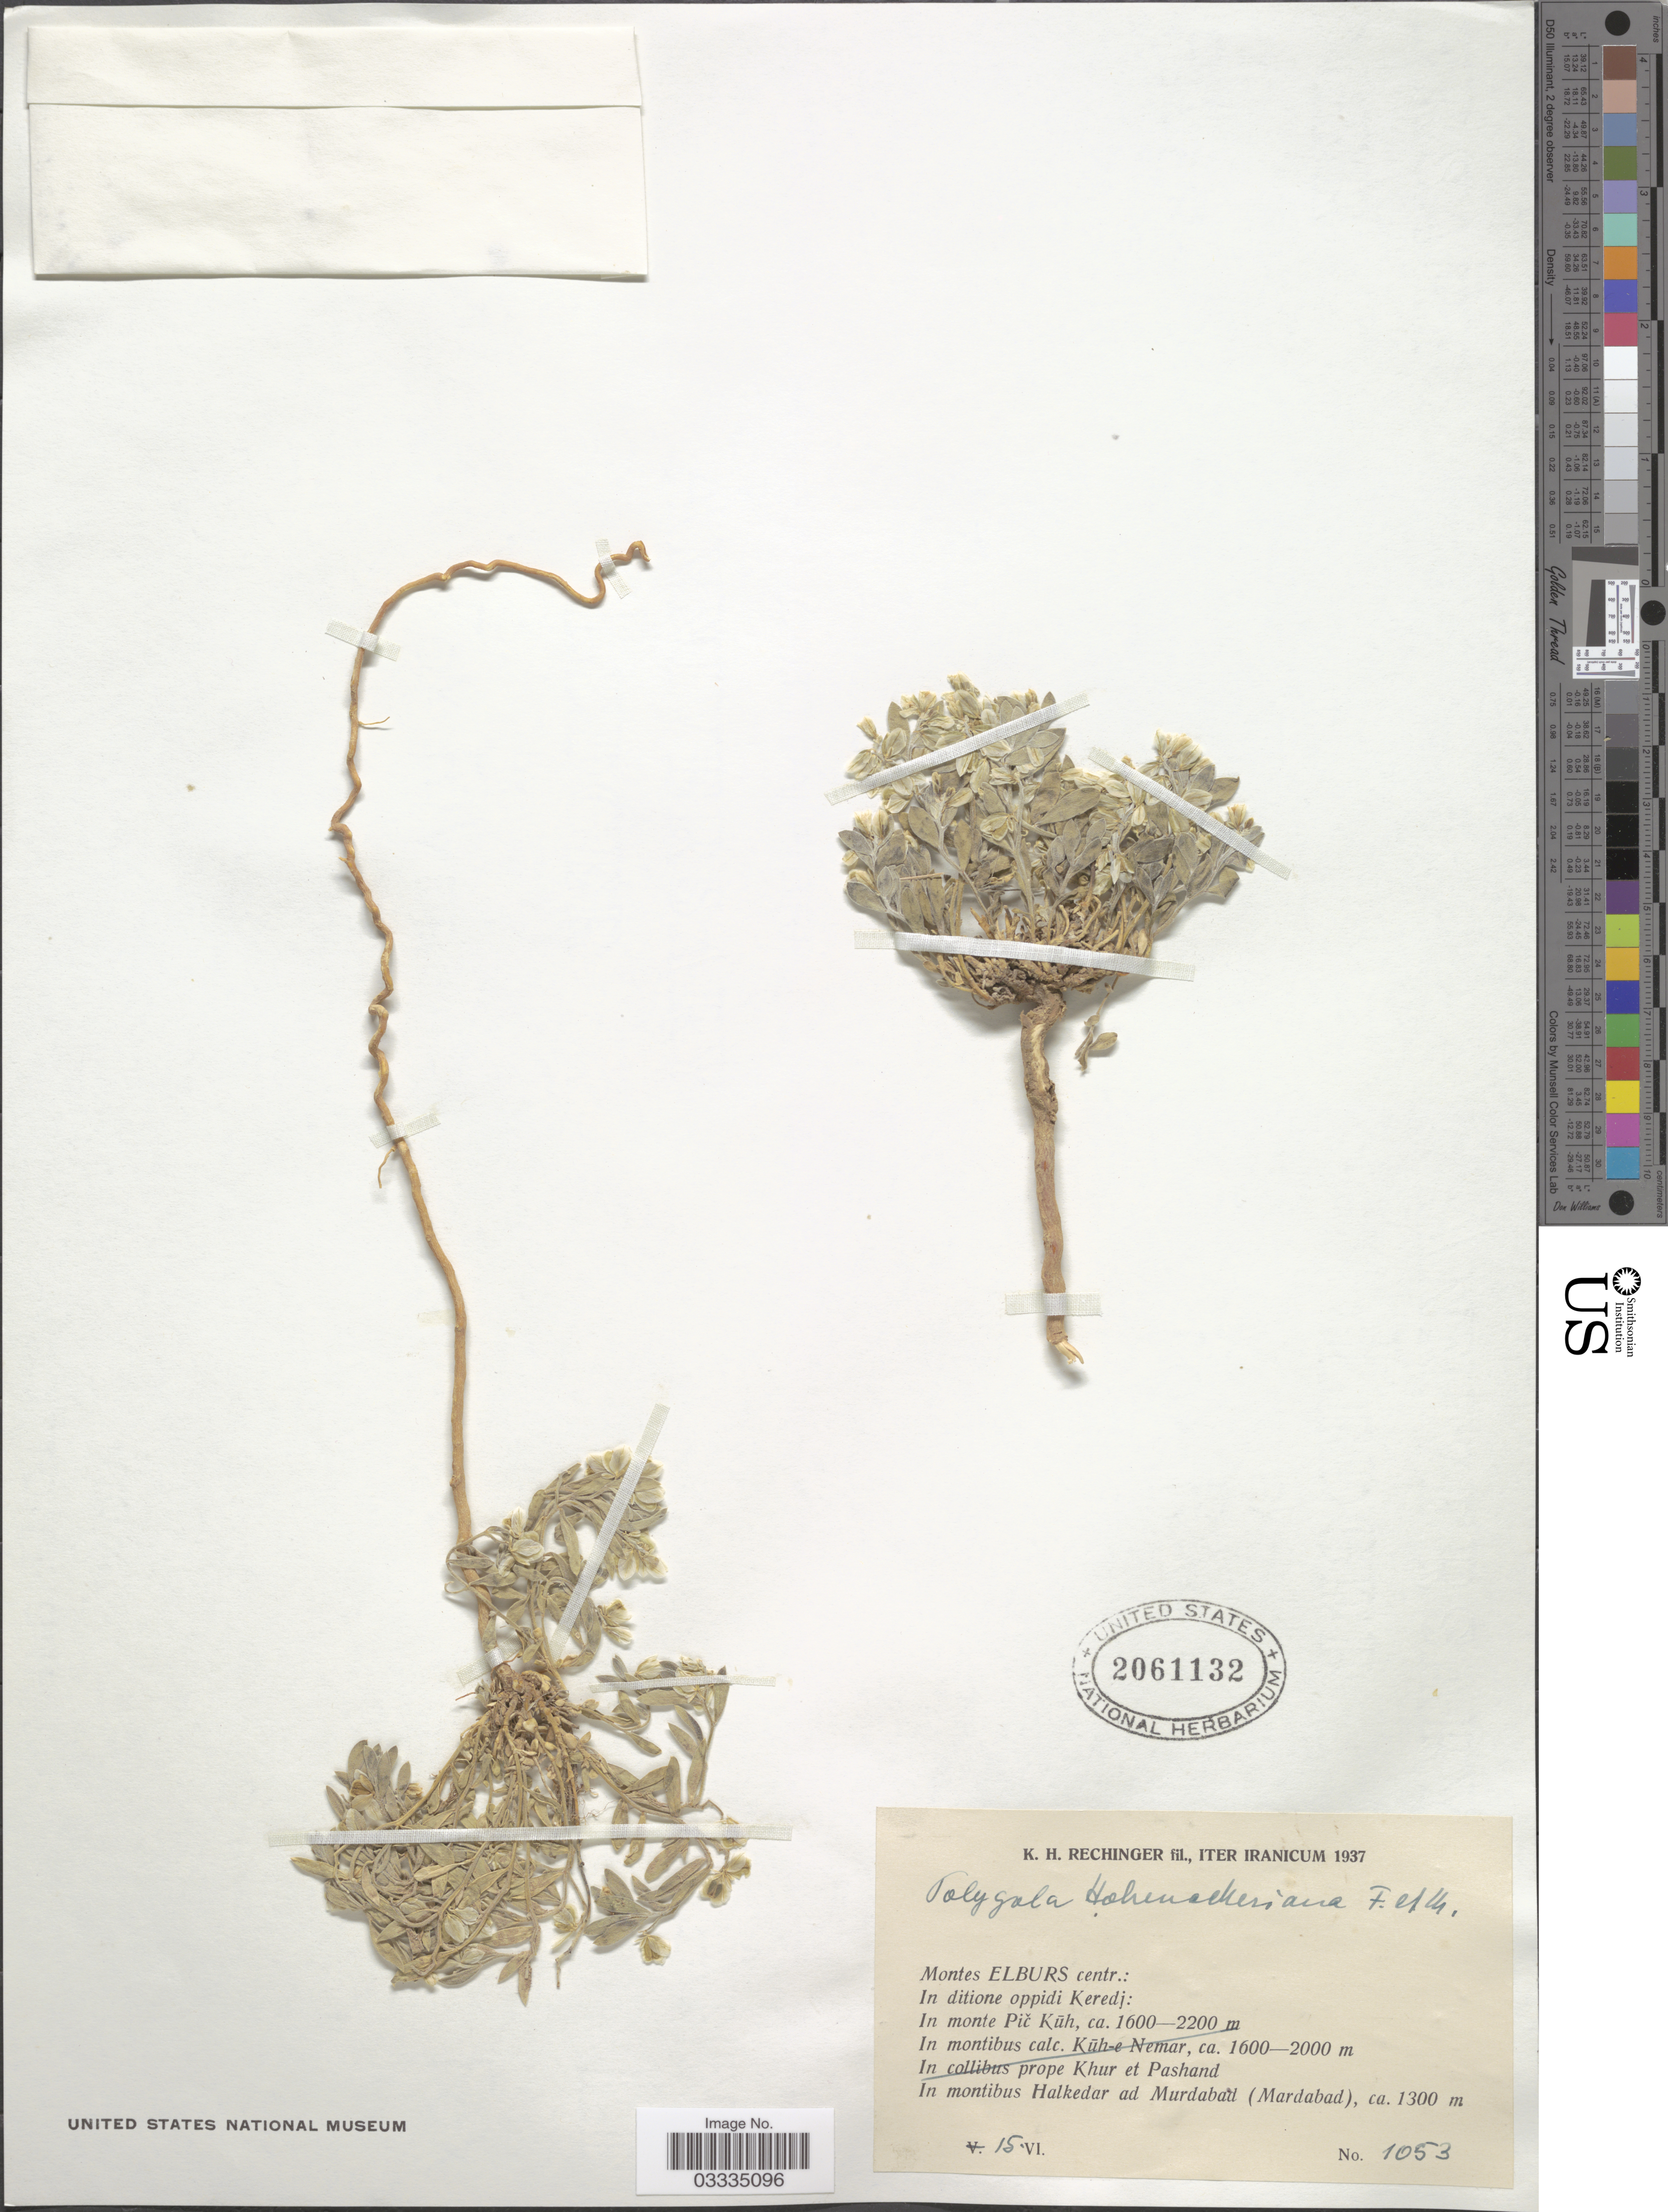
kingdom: Plantae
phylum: Tracheophyta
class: Magnoliopsida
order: Fabales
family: Polygalaceae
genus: Polygala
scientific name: Polygala hohenackerana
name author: Fisch.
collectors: K. H. Rechinger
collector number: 1053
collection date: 1937-06-15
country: Iran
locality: Iter Iranicum. Montes Elburs centr.: In ditione oppidi Keredj. In montibus Halkedar ad Murdabad (Mardabad).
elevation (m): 1300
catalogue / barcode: US 2061132